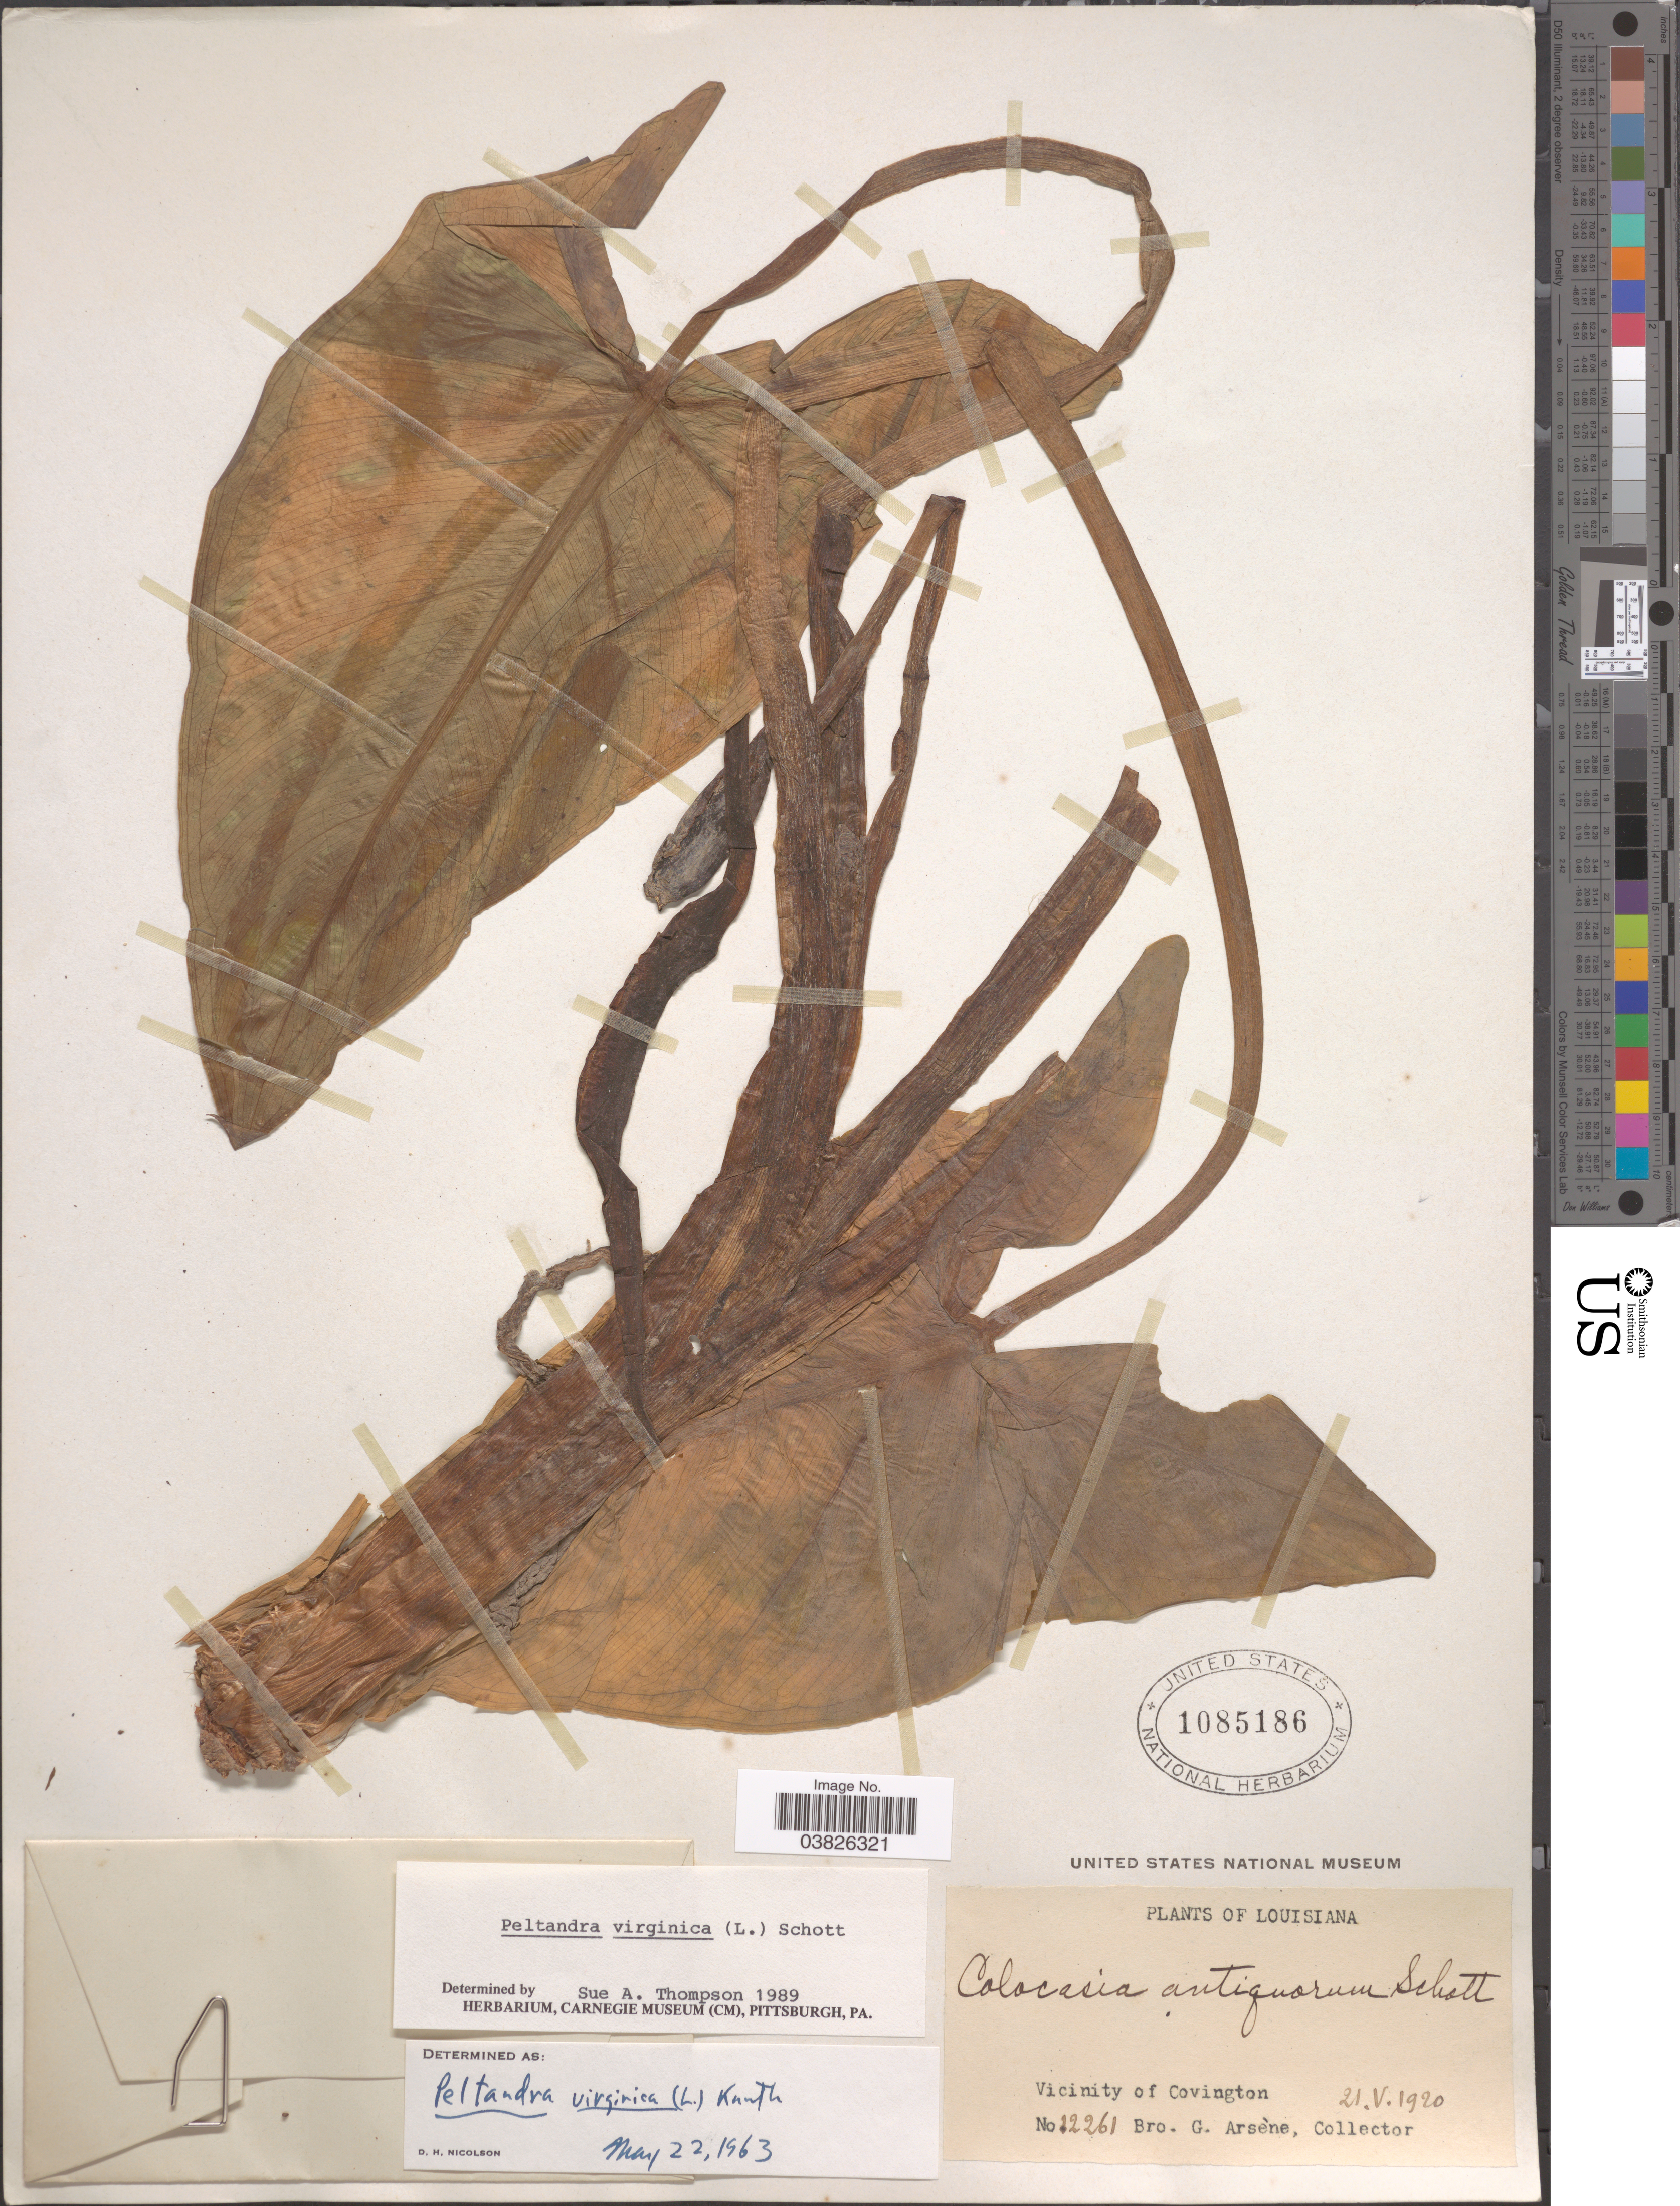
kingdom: Plantae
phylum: Tracheophyta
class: Liliopsida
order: Alismatales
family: Araceae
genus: Peltandra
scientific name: Peltandra virginica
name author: (L.) Schott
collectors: Bro. G. Arsène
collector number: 12261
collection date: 1920-05-21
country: United States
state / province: Louisiana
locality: Vicinity of Covington.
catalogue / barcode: US 1085186